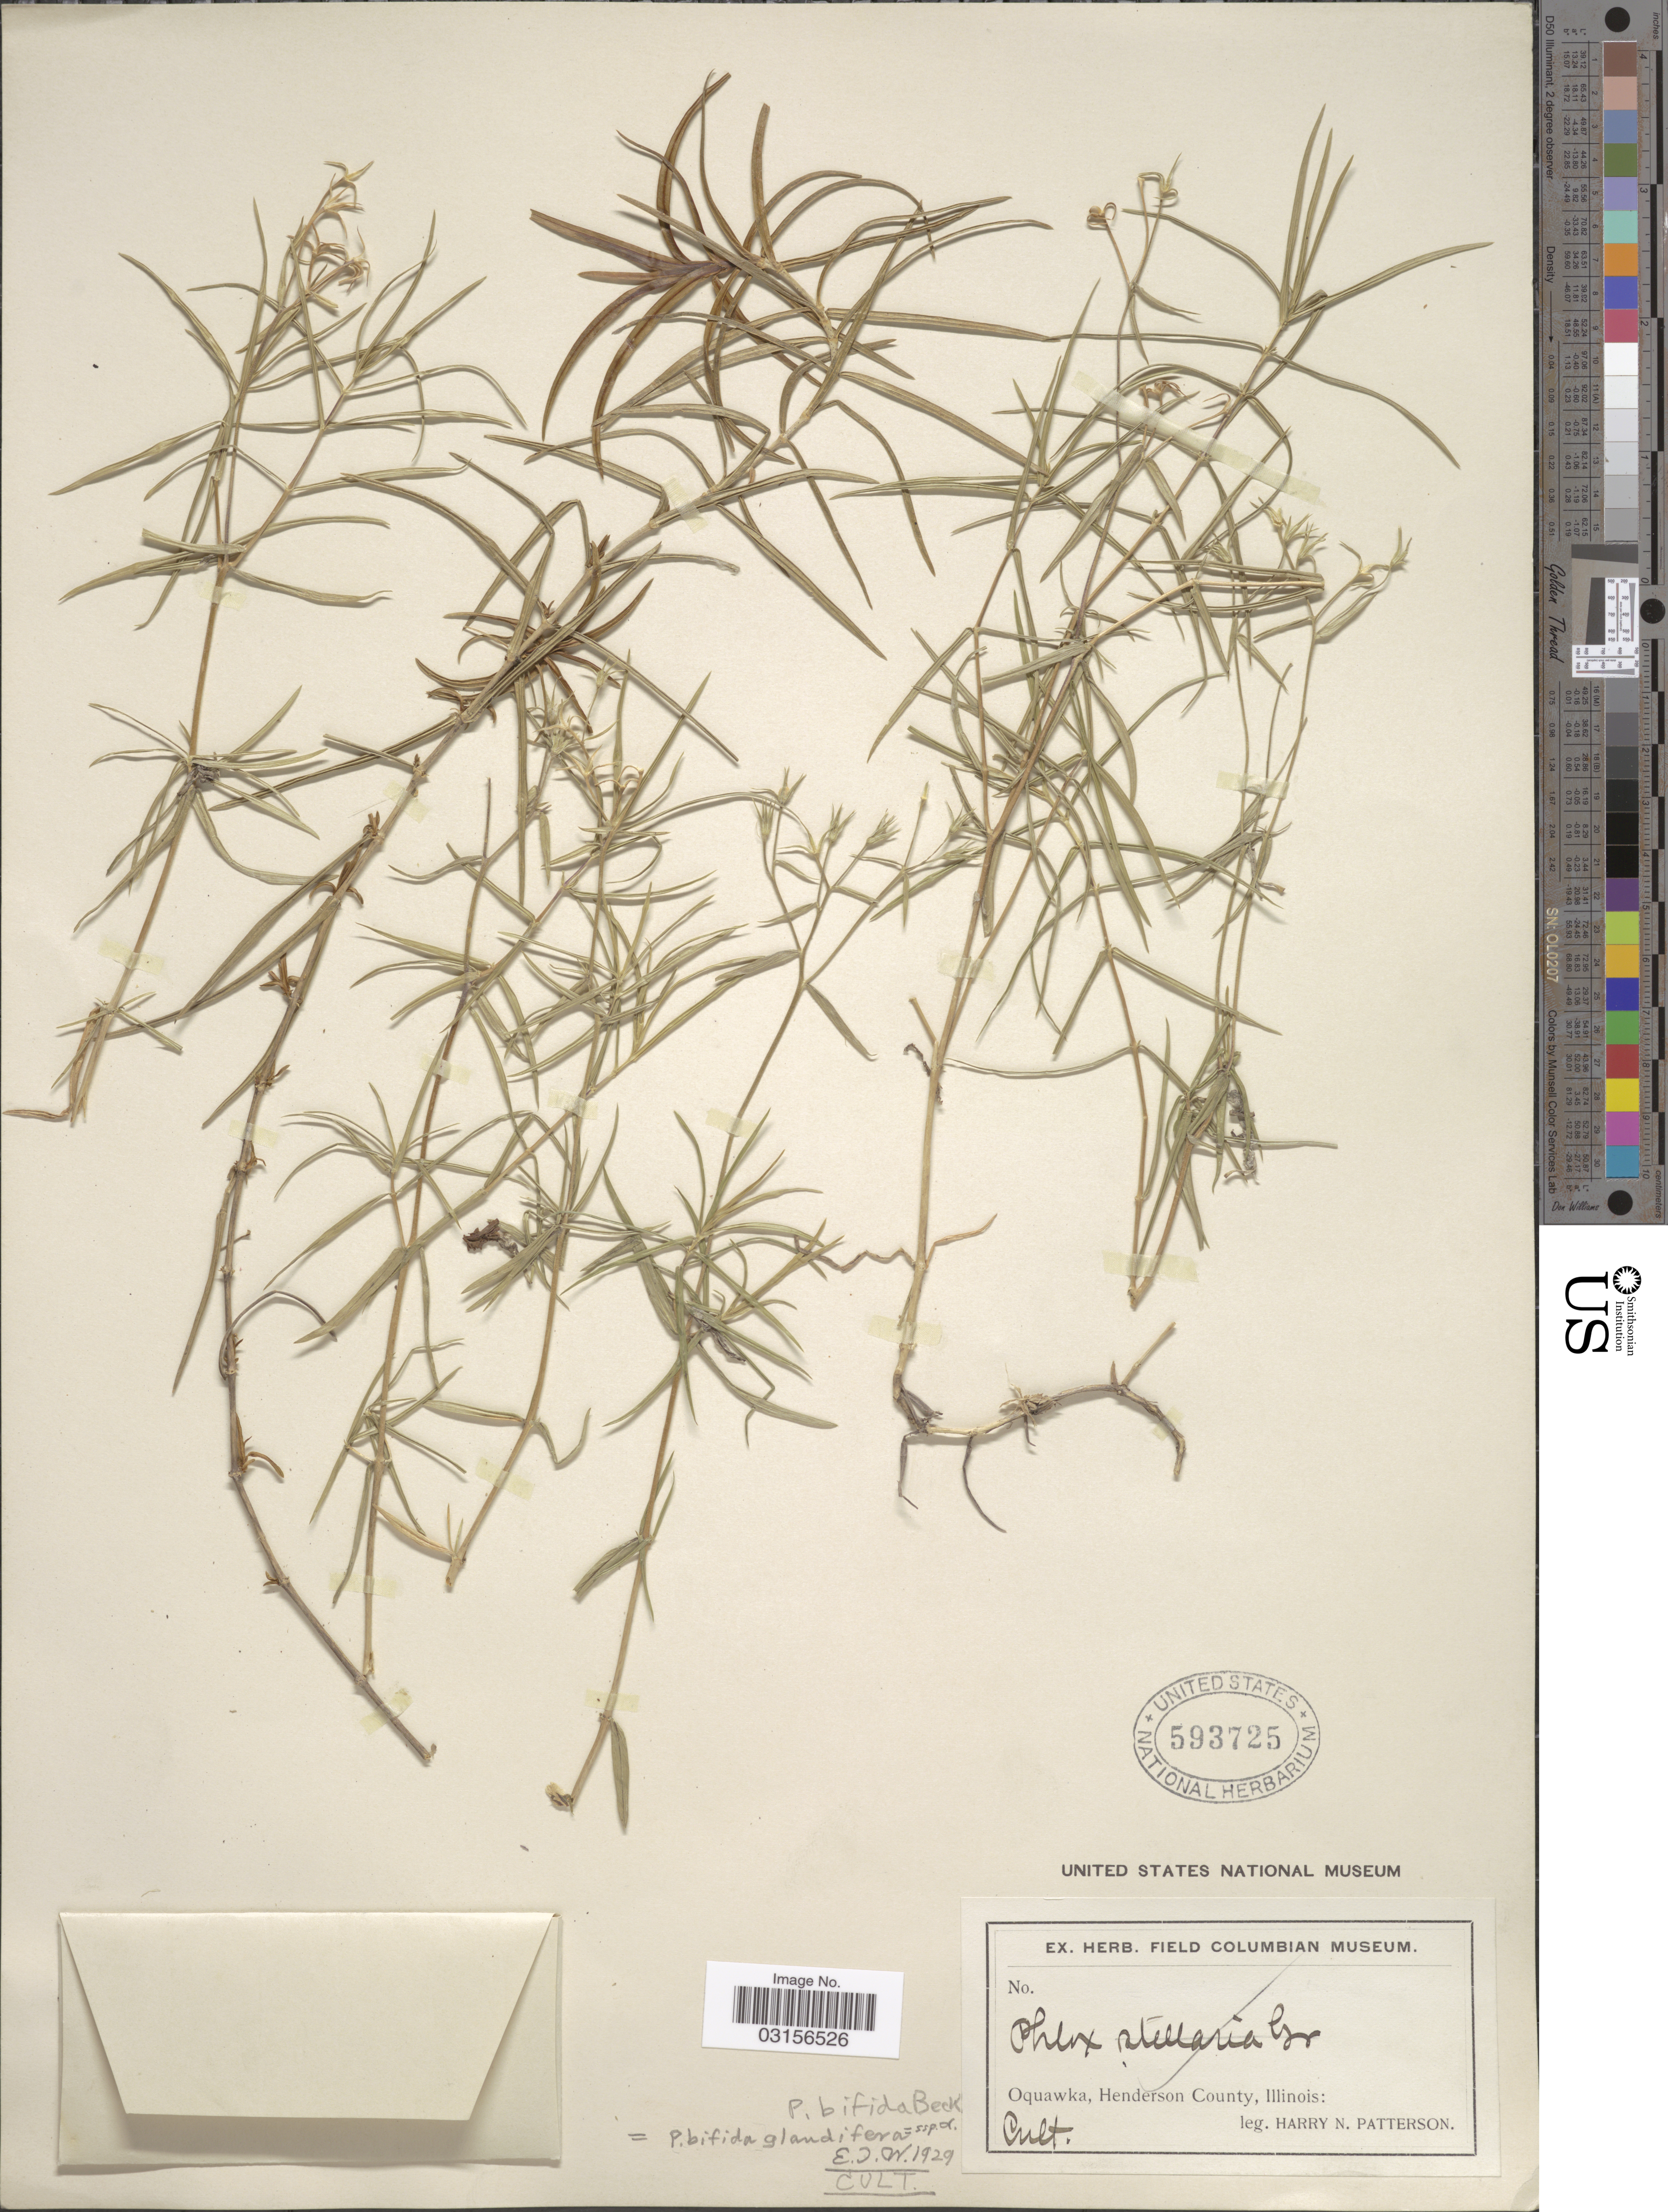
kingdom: Plantae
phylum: Tracheophyta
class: Magnoliopsida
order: Ericales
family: Polemoniaceae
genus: Phlox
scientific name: Phlox bifida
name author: L.C. Beck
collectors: H. N. Patterson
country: United States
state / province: Illinois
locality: Oquawka, Henderson County.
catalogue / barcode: US 593725